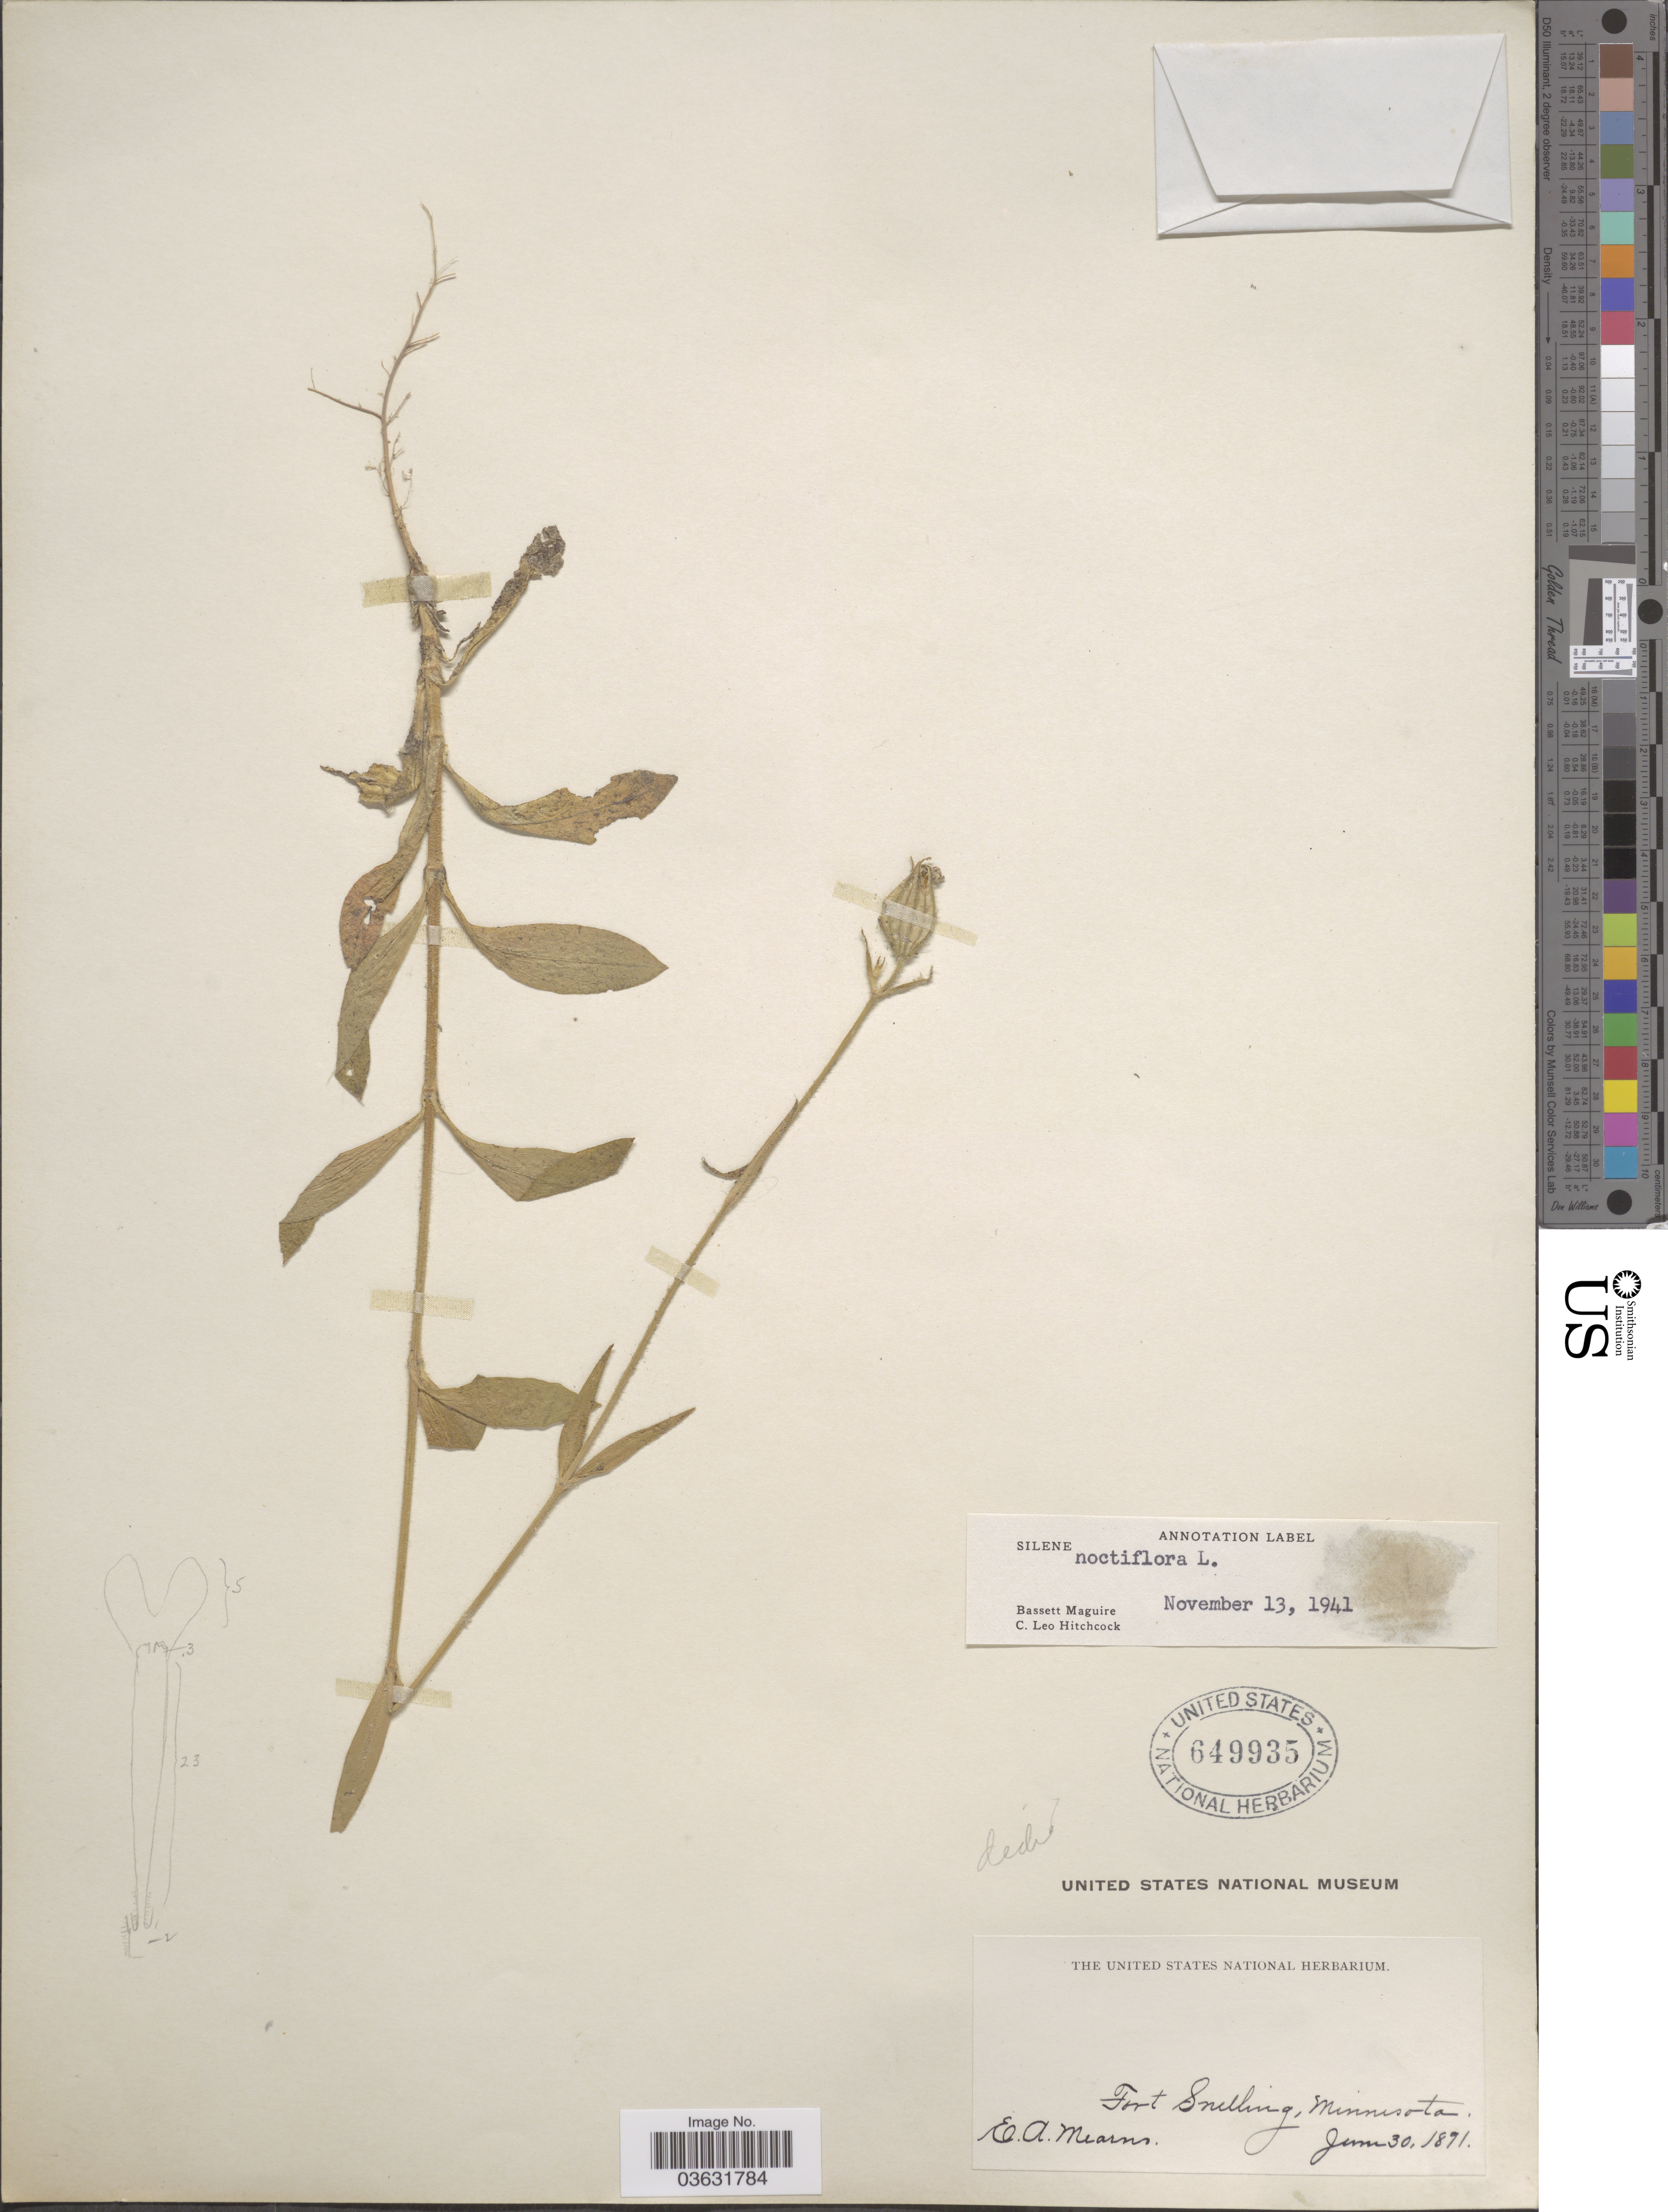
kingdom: Plantae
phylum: Tracheophyta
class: Magnoliopsida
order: Caryophyllales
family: Caryophyllaceae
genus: Silene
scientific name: Silene noctiflora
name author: L.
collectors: E. A. Mearns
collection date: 1891-06-30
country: United States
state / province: Minnesota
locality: Fort Snelling.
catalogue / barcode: US 649935